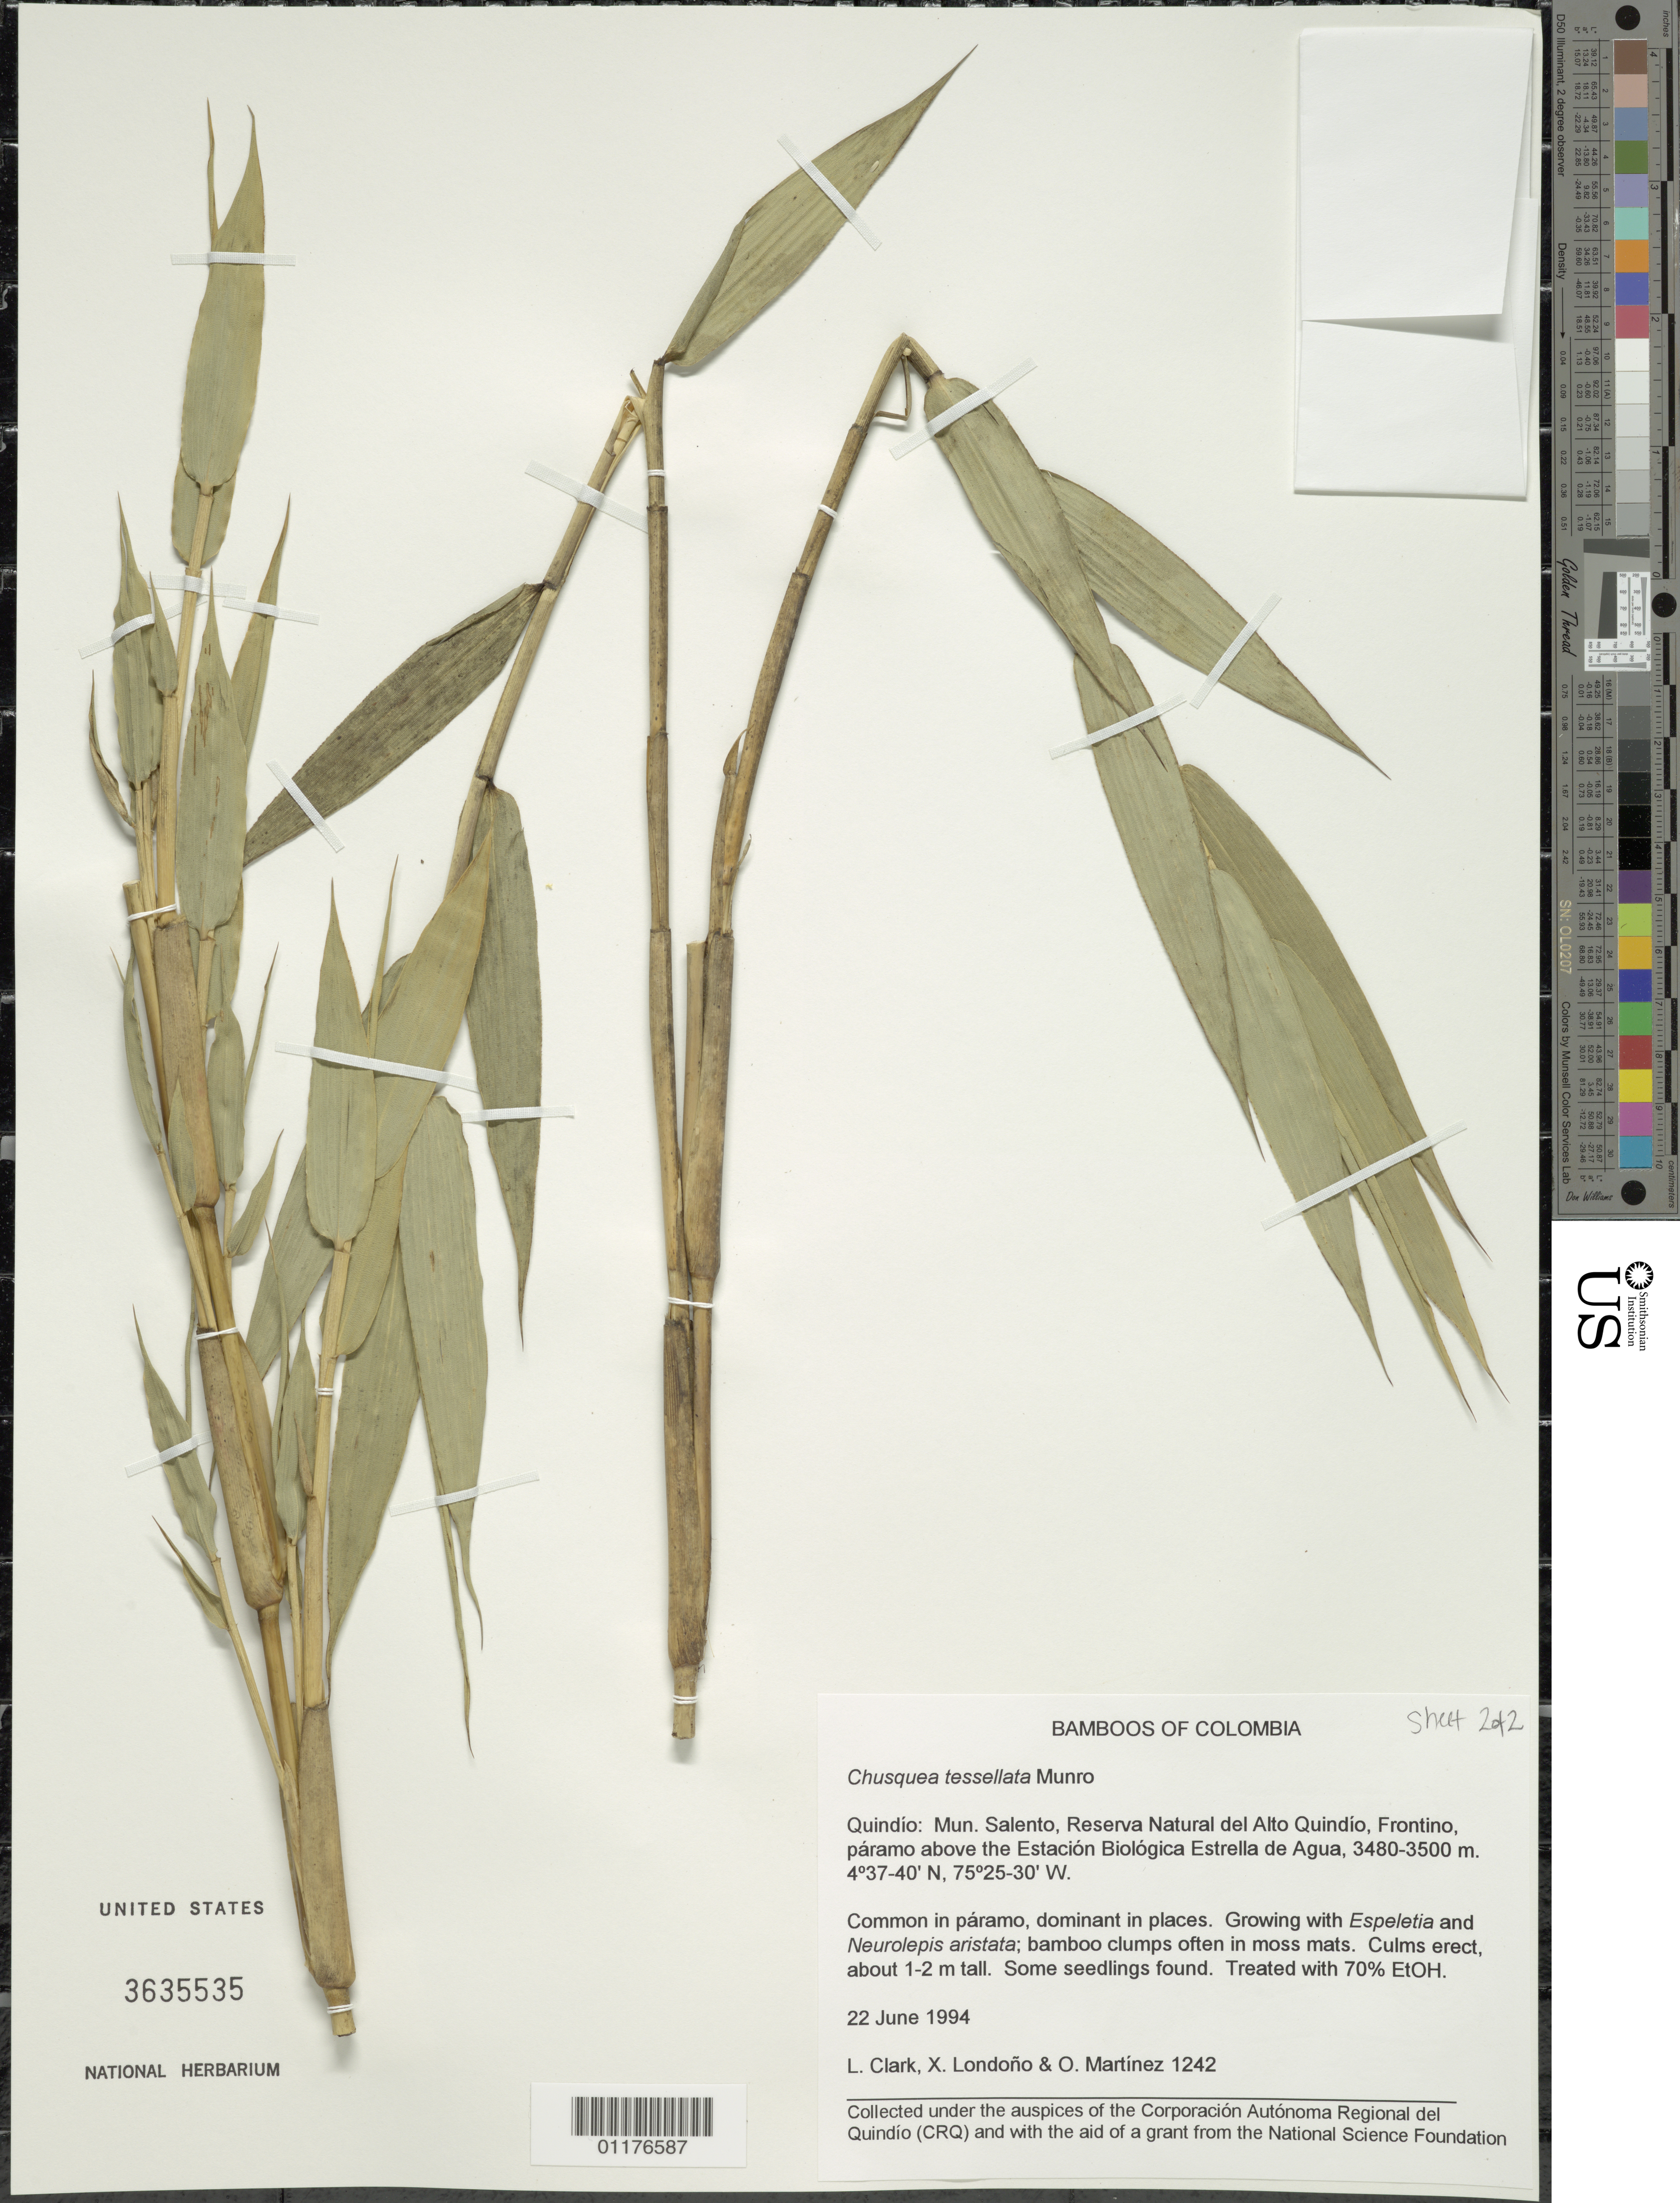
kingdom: Plantae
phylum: Tracheophyta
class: Liliopsida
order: Poales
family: Poaceae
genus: Chusquea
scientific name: Chusquea tessellata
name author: Munro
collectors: L. G. Clark, X. Londoño & O. Martínez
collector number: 1242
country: Colombia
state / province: Quindío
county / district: Salento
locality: Reserva Natural de Alto Quindio, Frontino, paramo above the Estacion Biologica Estrella de Agua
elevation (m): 3480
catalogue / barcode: US 3635535